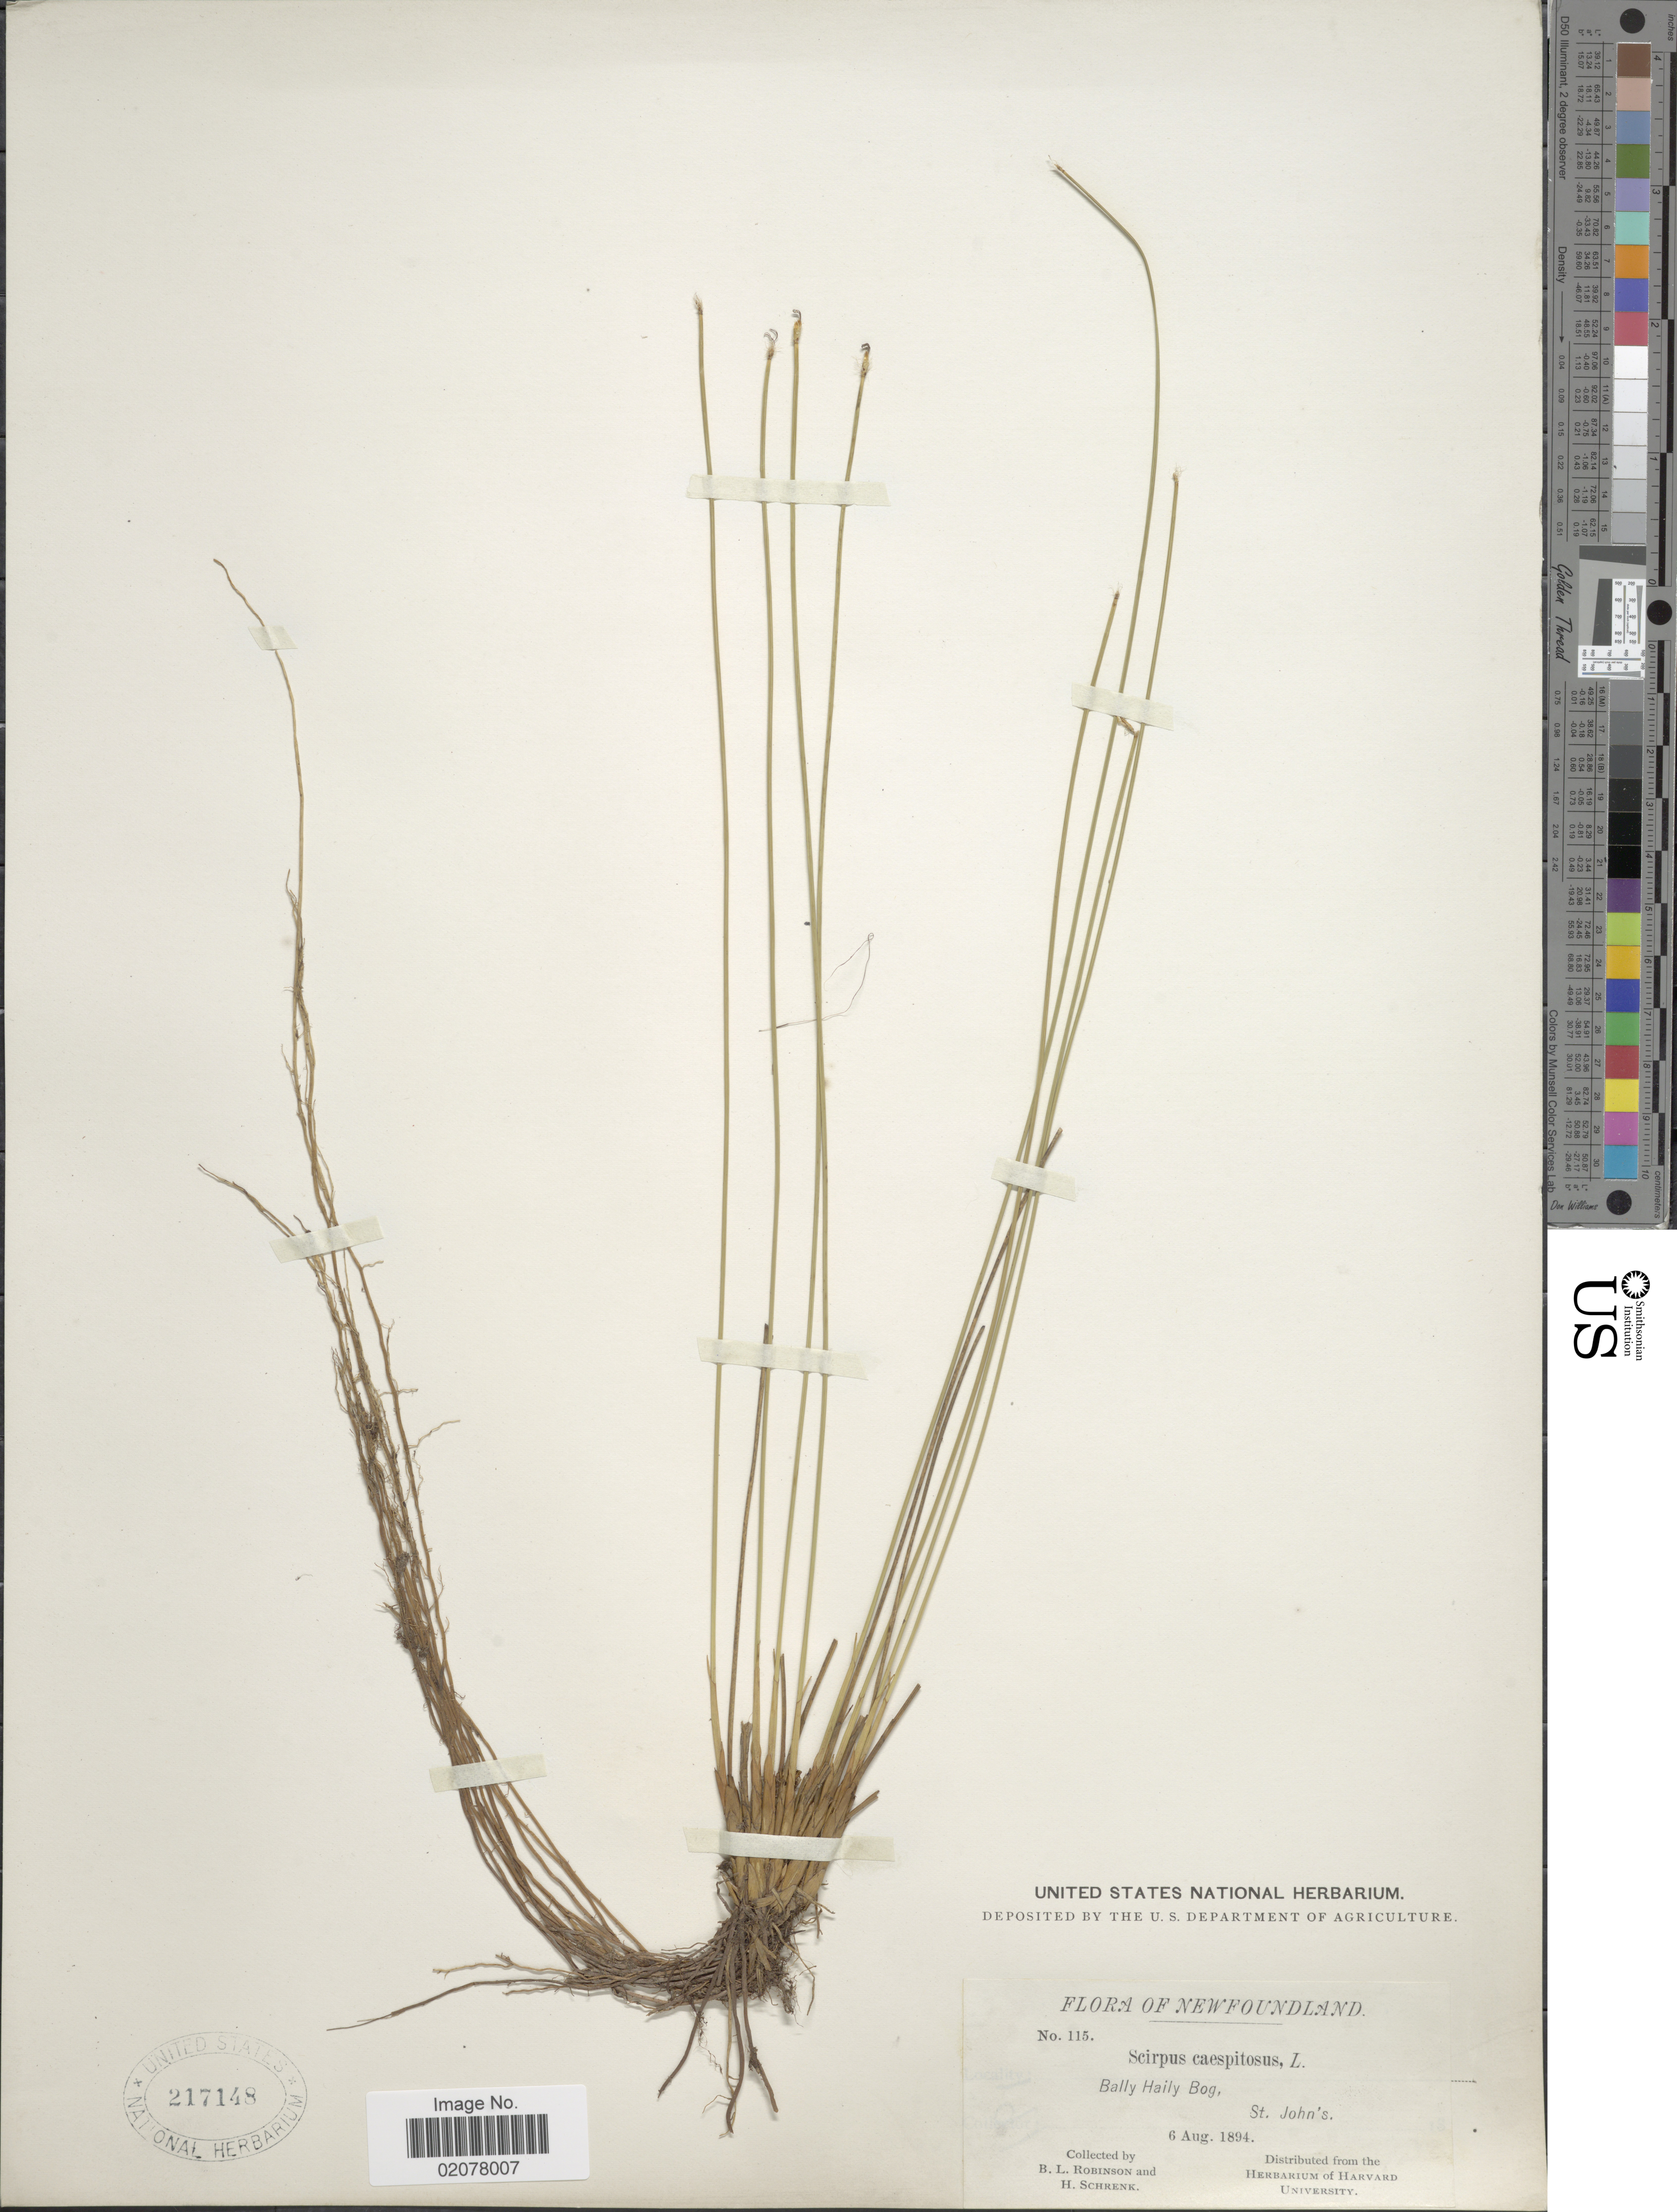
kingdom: Plantae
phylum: Tracheophyta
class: Liliopsida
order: Poales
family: Cyperaceae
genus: Trichophorum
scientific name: Trichophorum cespitosum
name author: (L.) Hartm.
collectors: B. L. Robinson & H. v. Schrenk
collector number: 115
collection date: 1894-08-06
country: Canada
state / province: Newfoundland and Labrador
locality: Bally Haily Bog, St. John's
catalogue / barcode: US 217148